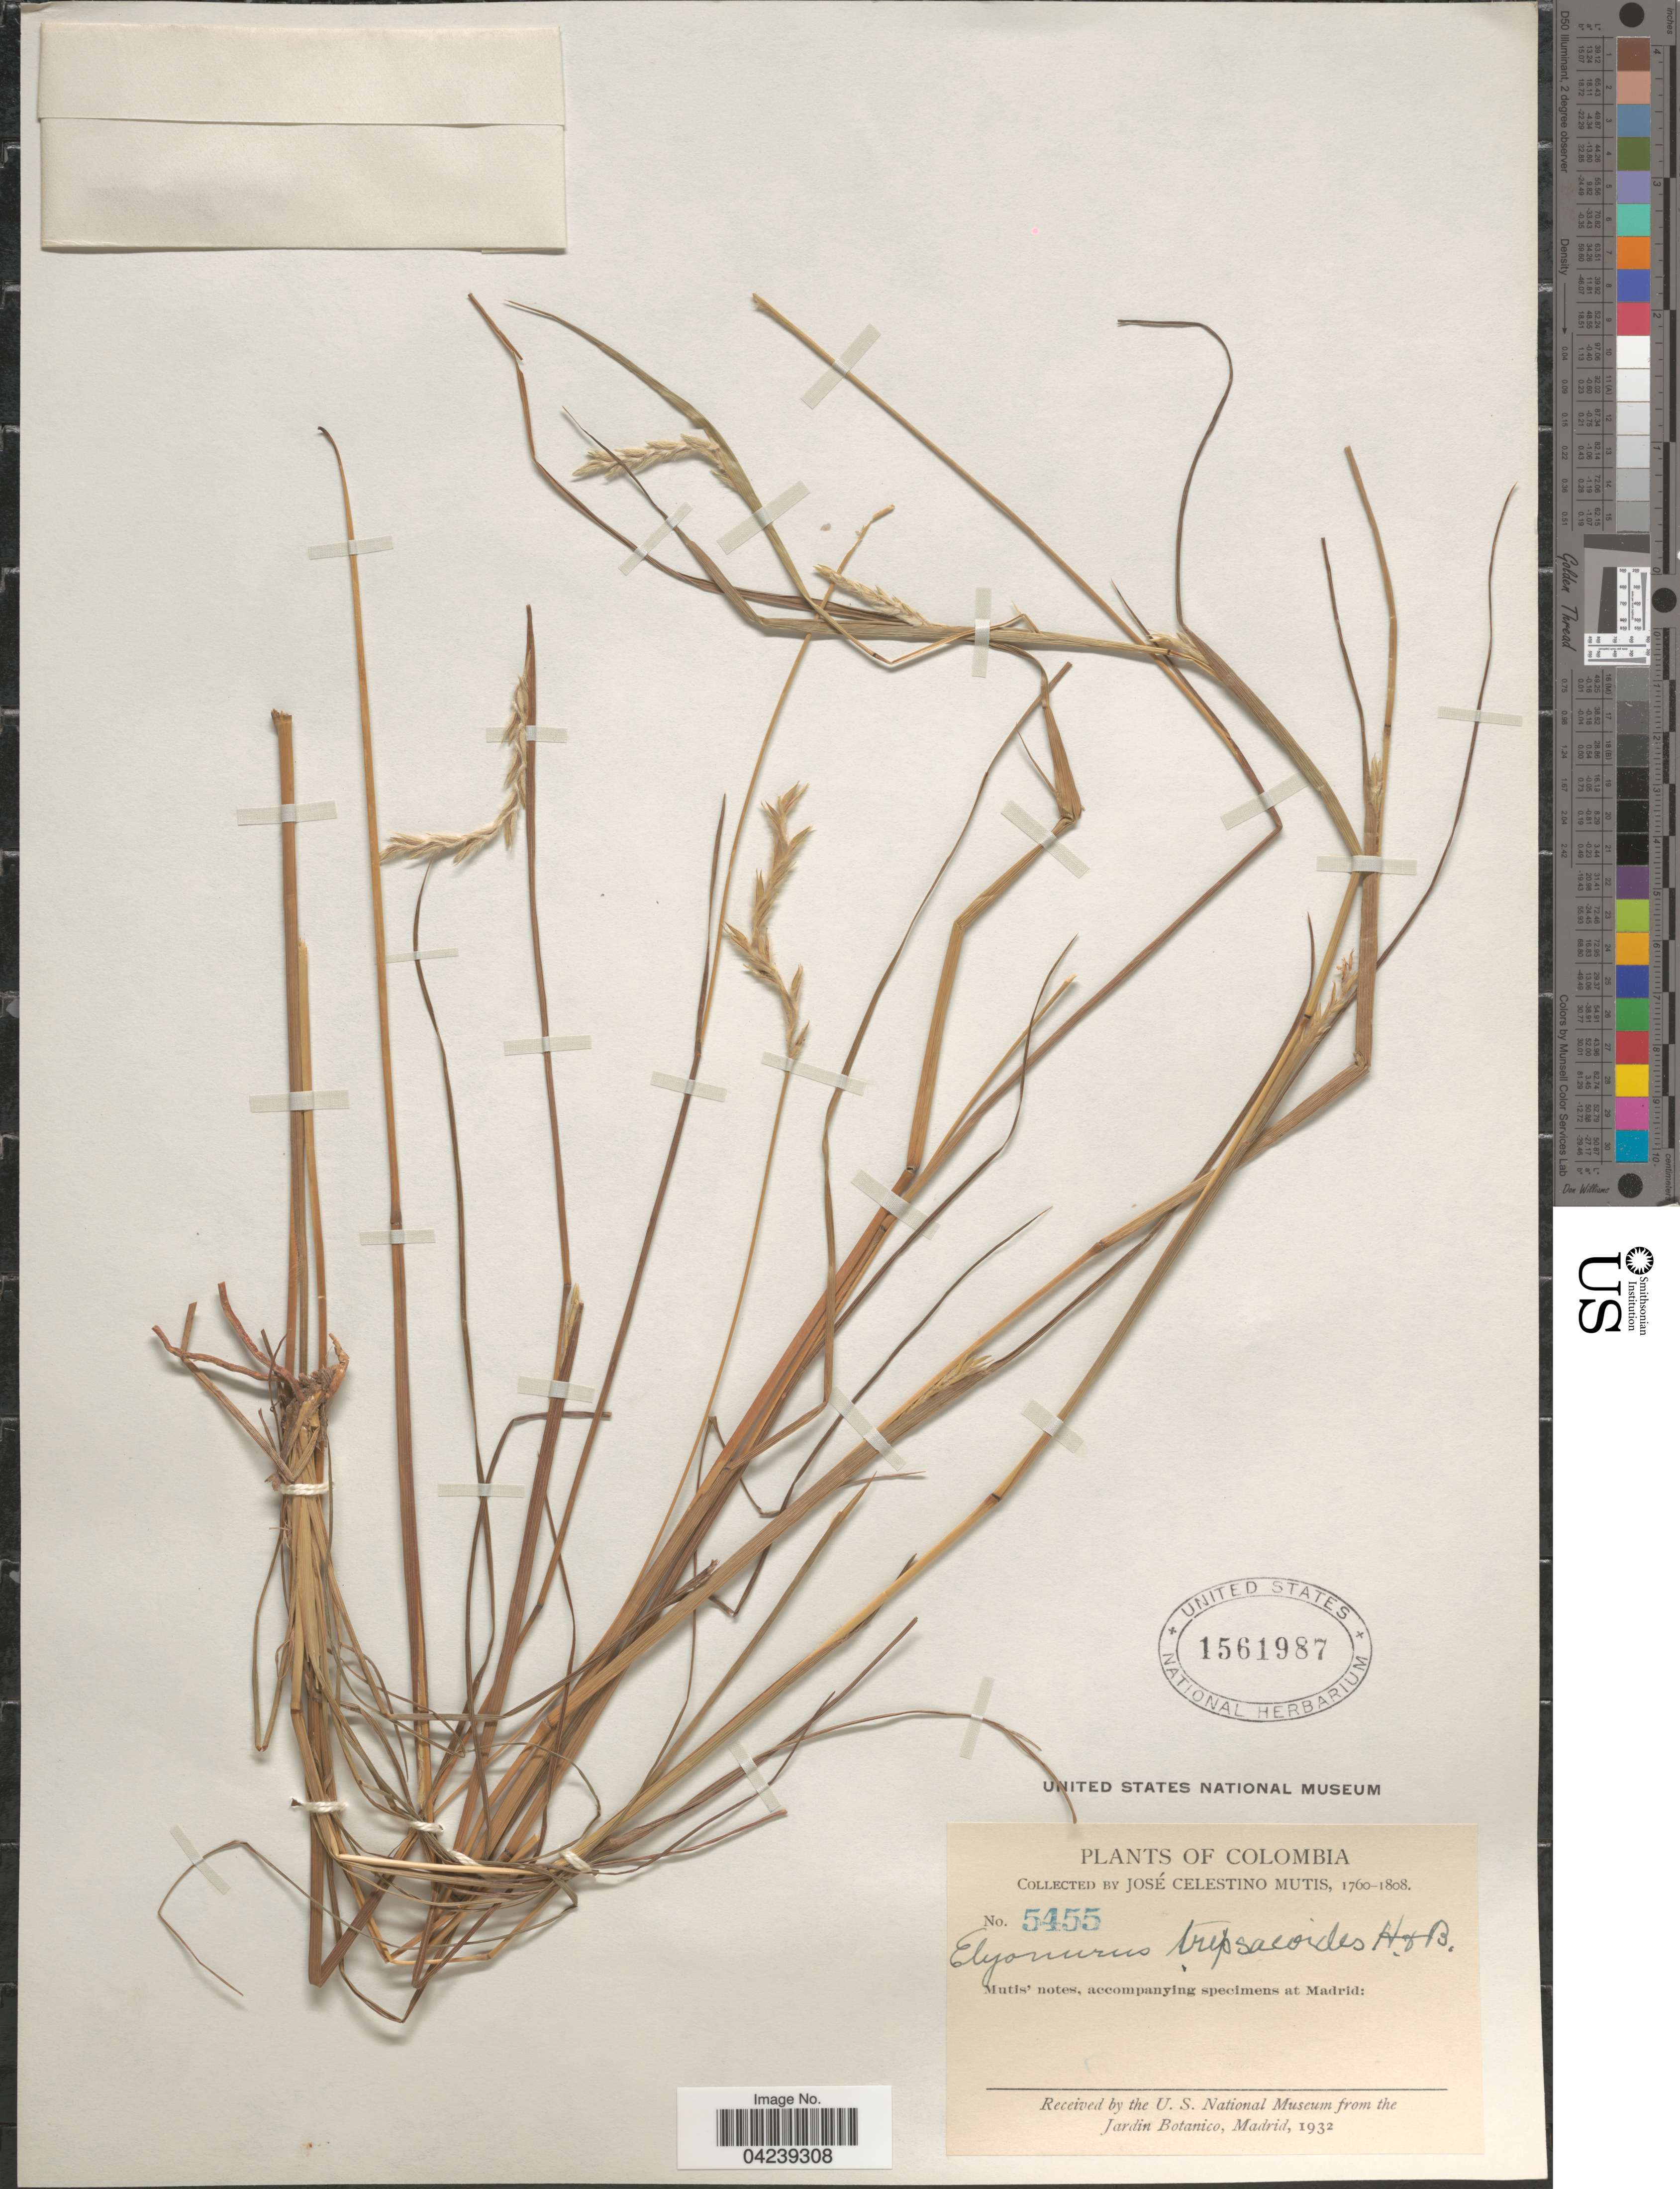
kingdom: Plantae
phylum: Tracheophyta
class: Liliopsida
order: Poales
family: Poaceae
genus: Elionurus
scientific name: Elionurus tripsacoides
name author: Humb. & Bonpl. ex Willd.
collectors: J. C. B. Mutis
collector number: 5455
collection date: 1760/1808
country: Colombia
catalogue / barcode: US 1561987